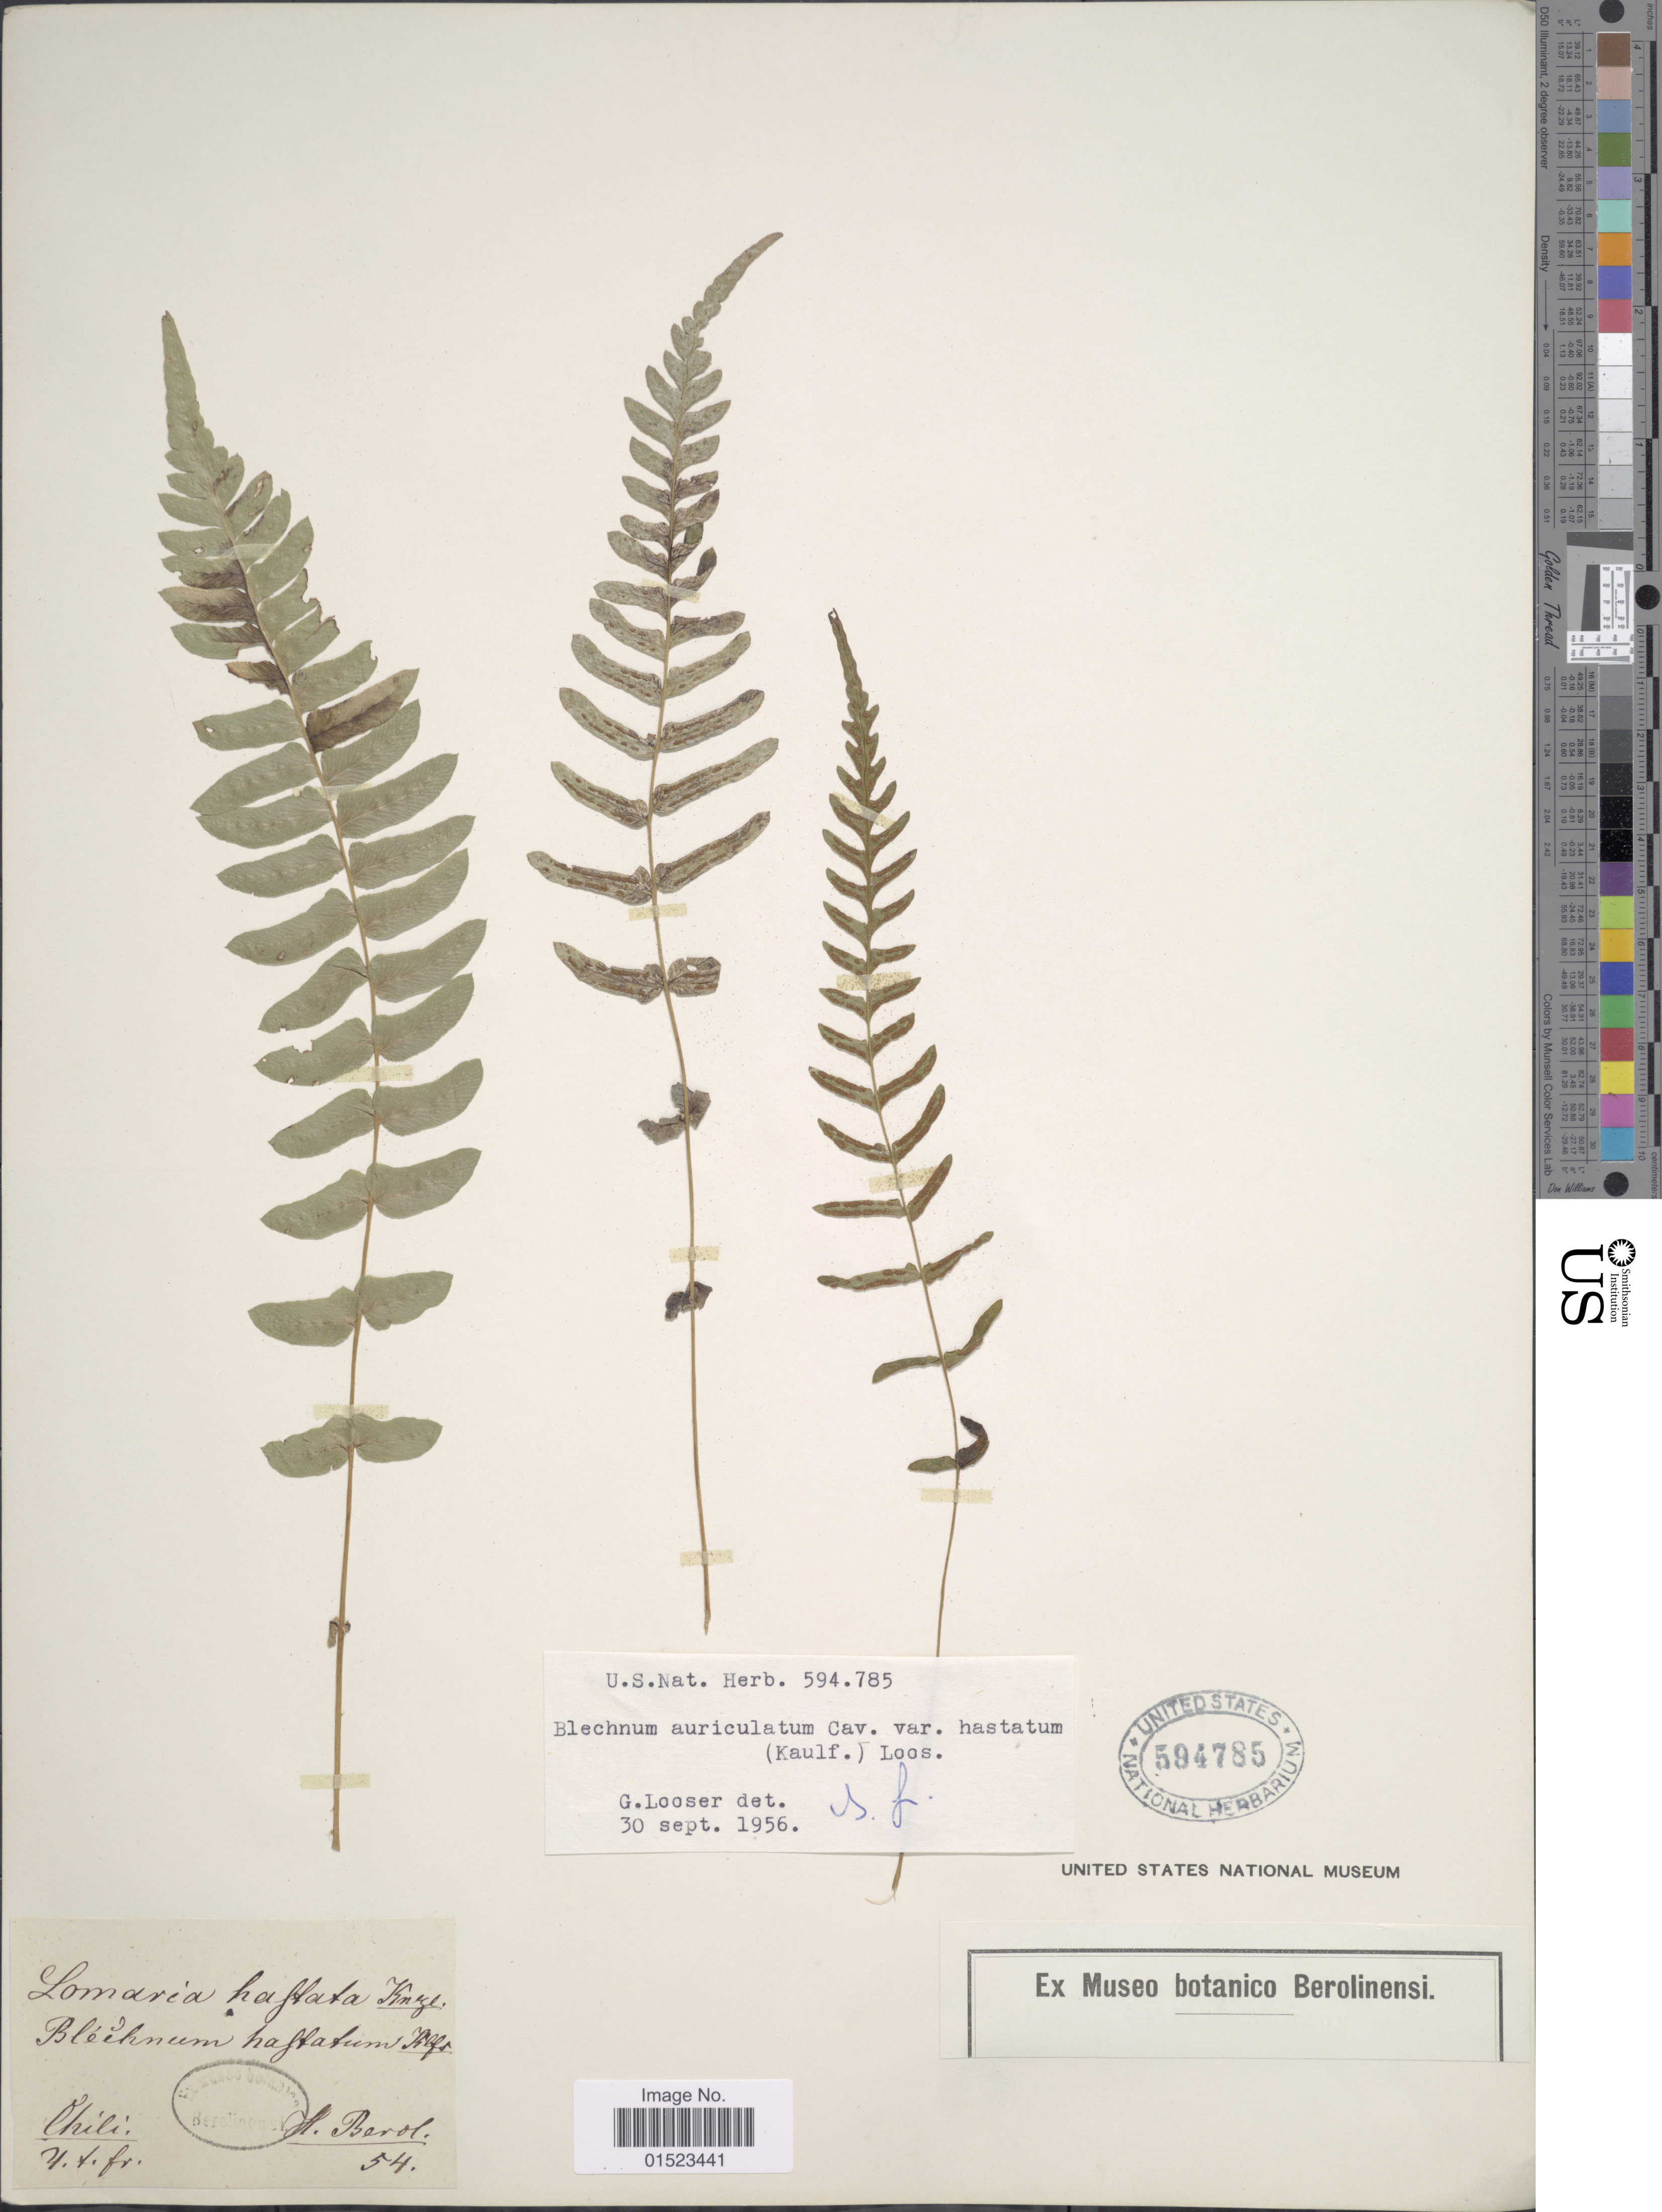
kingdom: Plantae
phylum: Tracheophyta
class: Polypodiopsida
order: Polypodiales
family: Blechnaceae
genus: Blechnum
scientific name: Blechnum auriculatum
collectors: H. Berol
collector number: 54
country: Chile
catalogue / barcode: US 594785